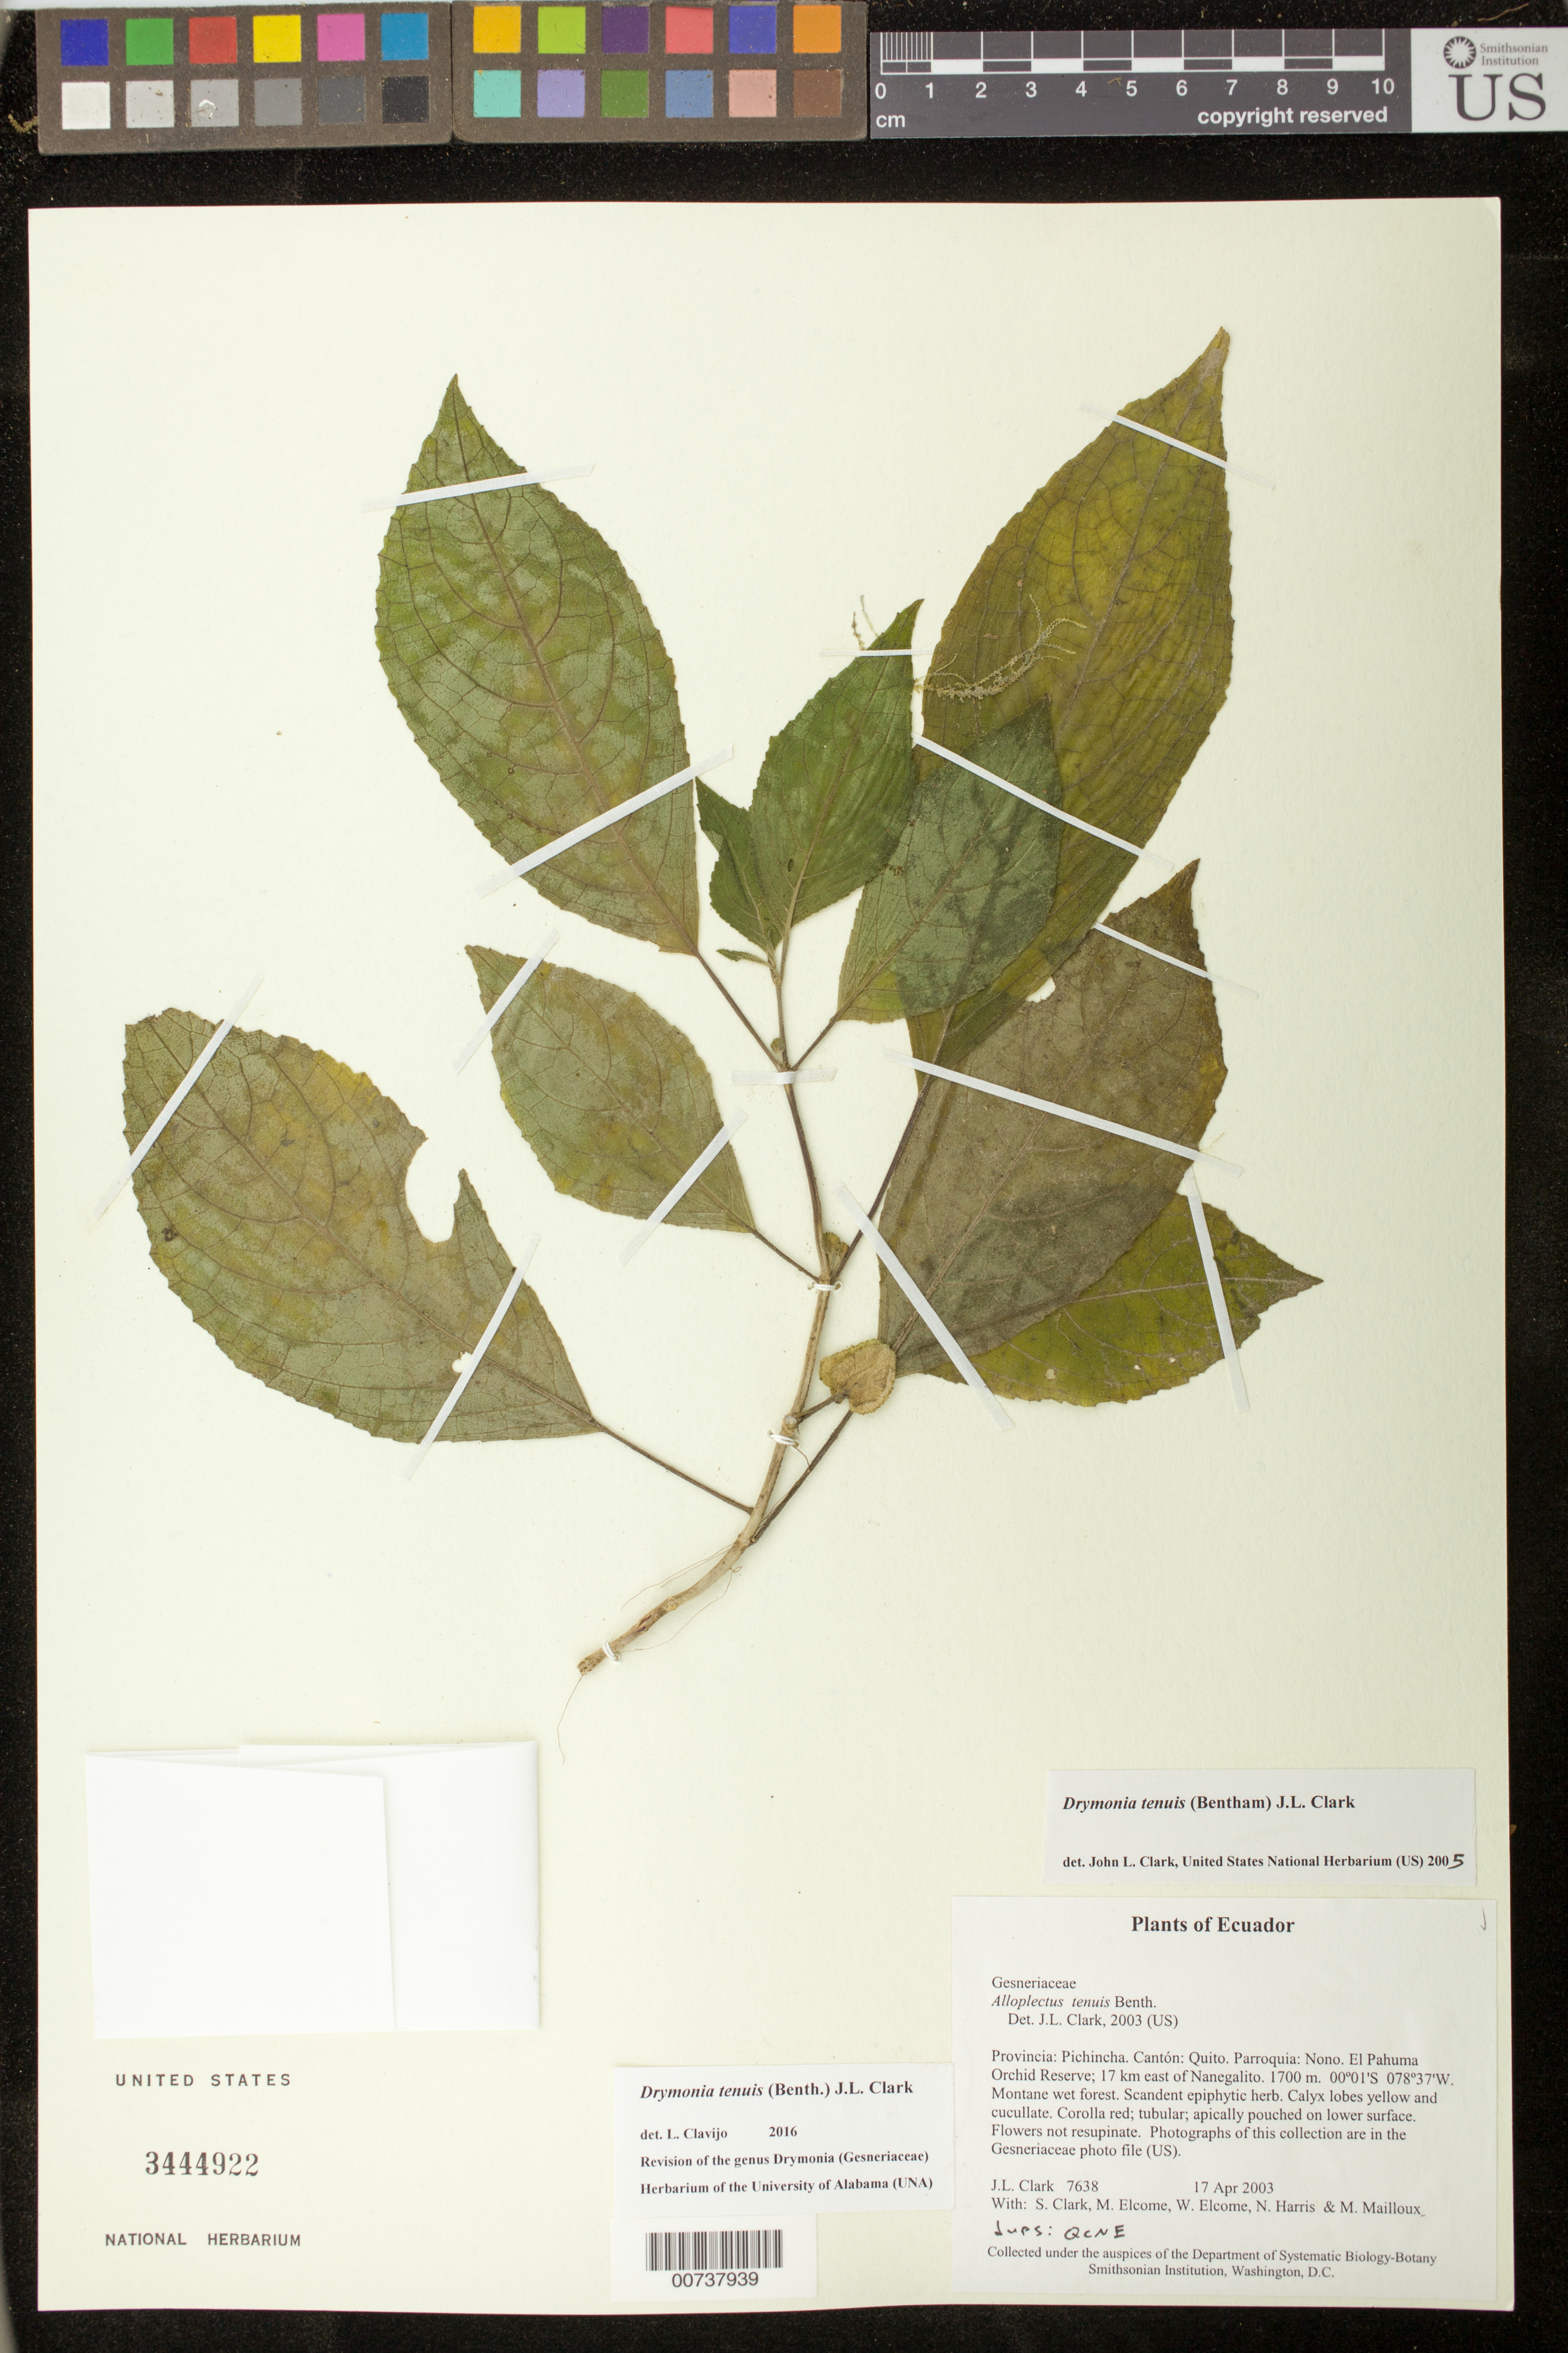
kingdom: Plantae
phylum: Tracheophyta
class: Magnoliopsida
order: Lamiales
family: Gesneriaceae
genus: Drymonia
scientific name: Drymonia tenuis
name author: (Benth.) J.L. Clark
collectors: J. L. Clark, S. Clark, M. Elcome, W. Elcome, N. Harris & M. Mailloux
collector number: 7638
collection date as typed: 17 Apr 2003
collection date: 2003-04-17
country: Ecuador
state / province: Pichincha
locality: Quito. Parroquia: Nono. El Pahuma Orchid Reserve; 17 km east of Nanegalito.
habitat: Montane wet forest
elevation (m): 1700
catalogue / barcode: US 3444922